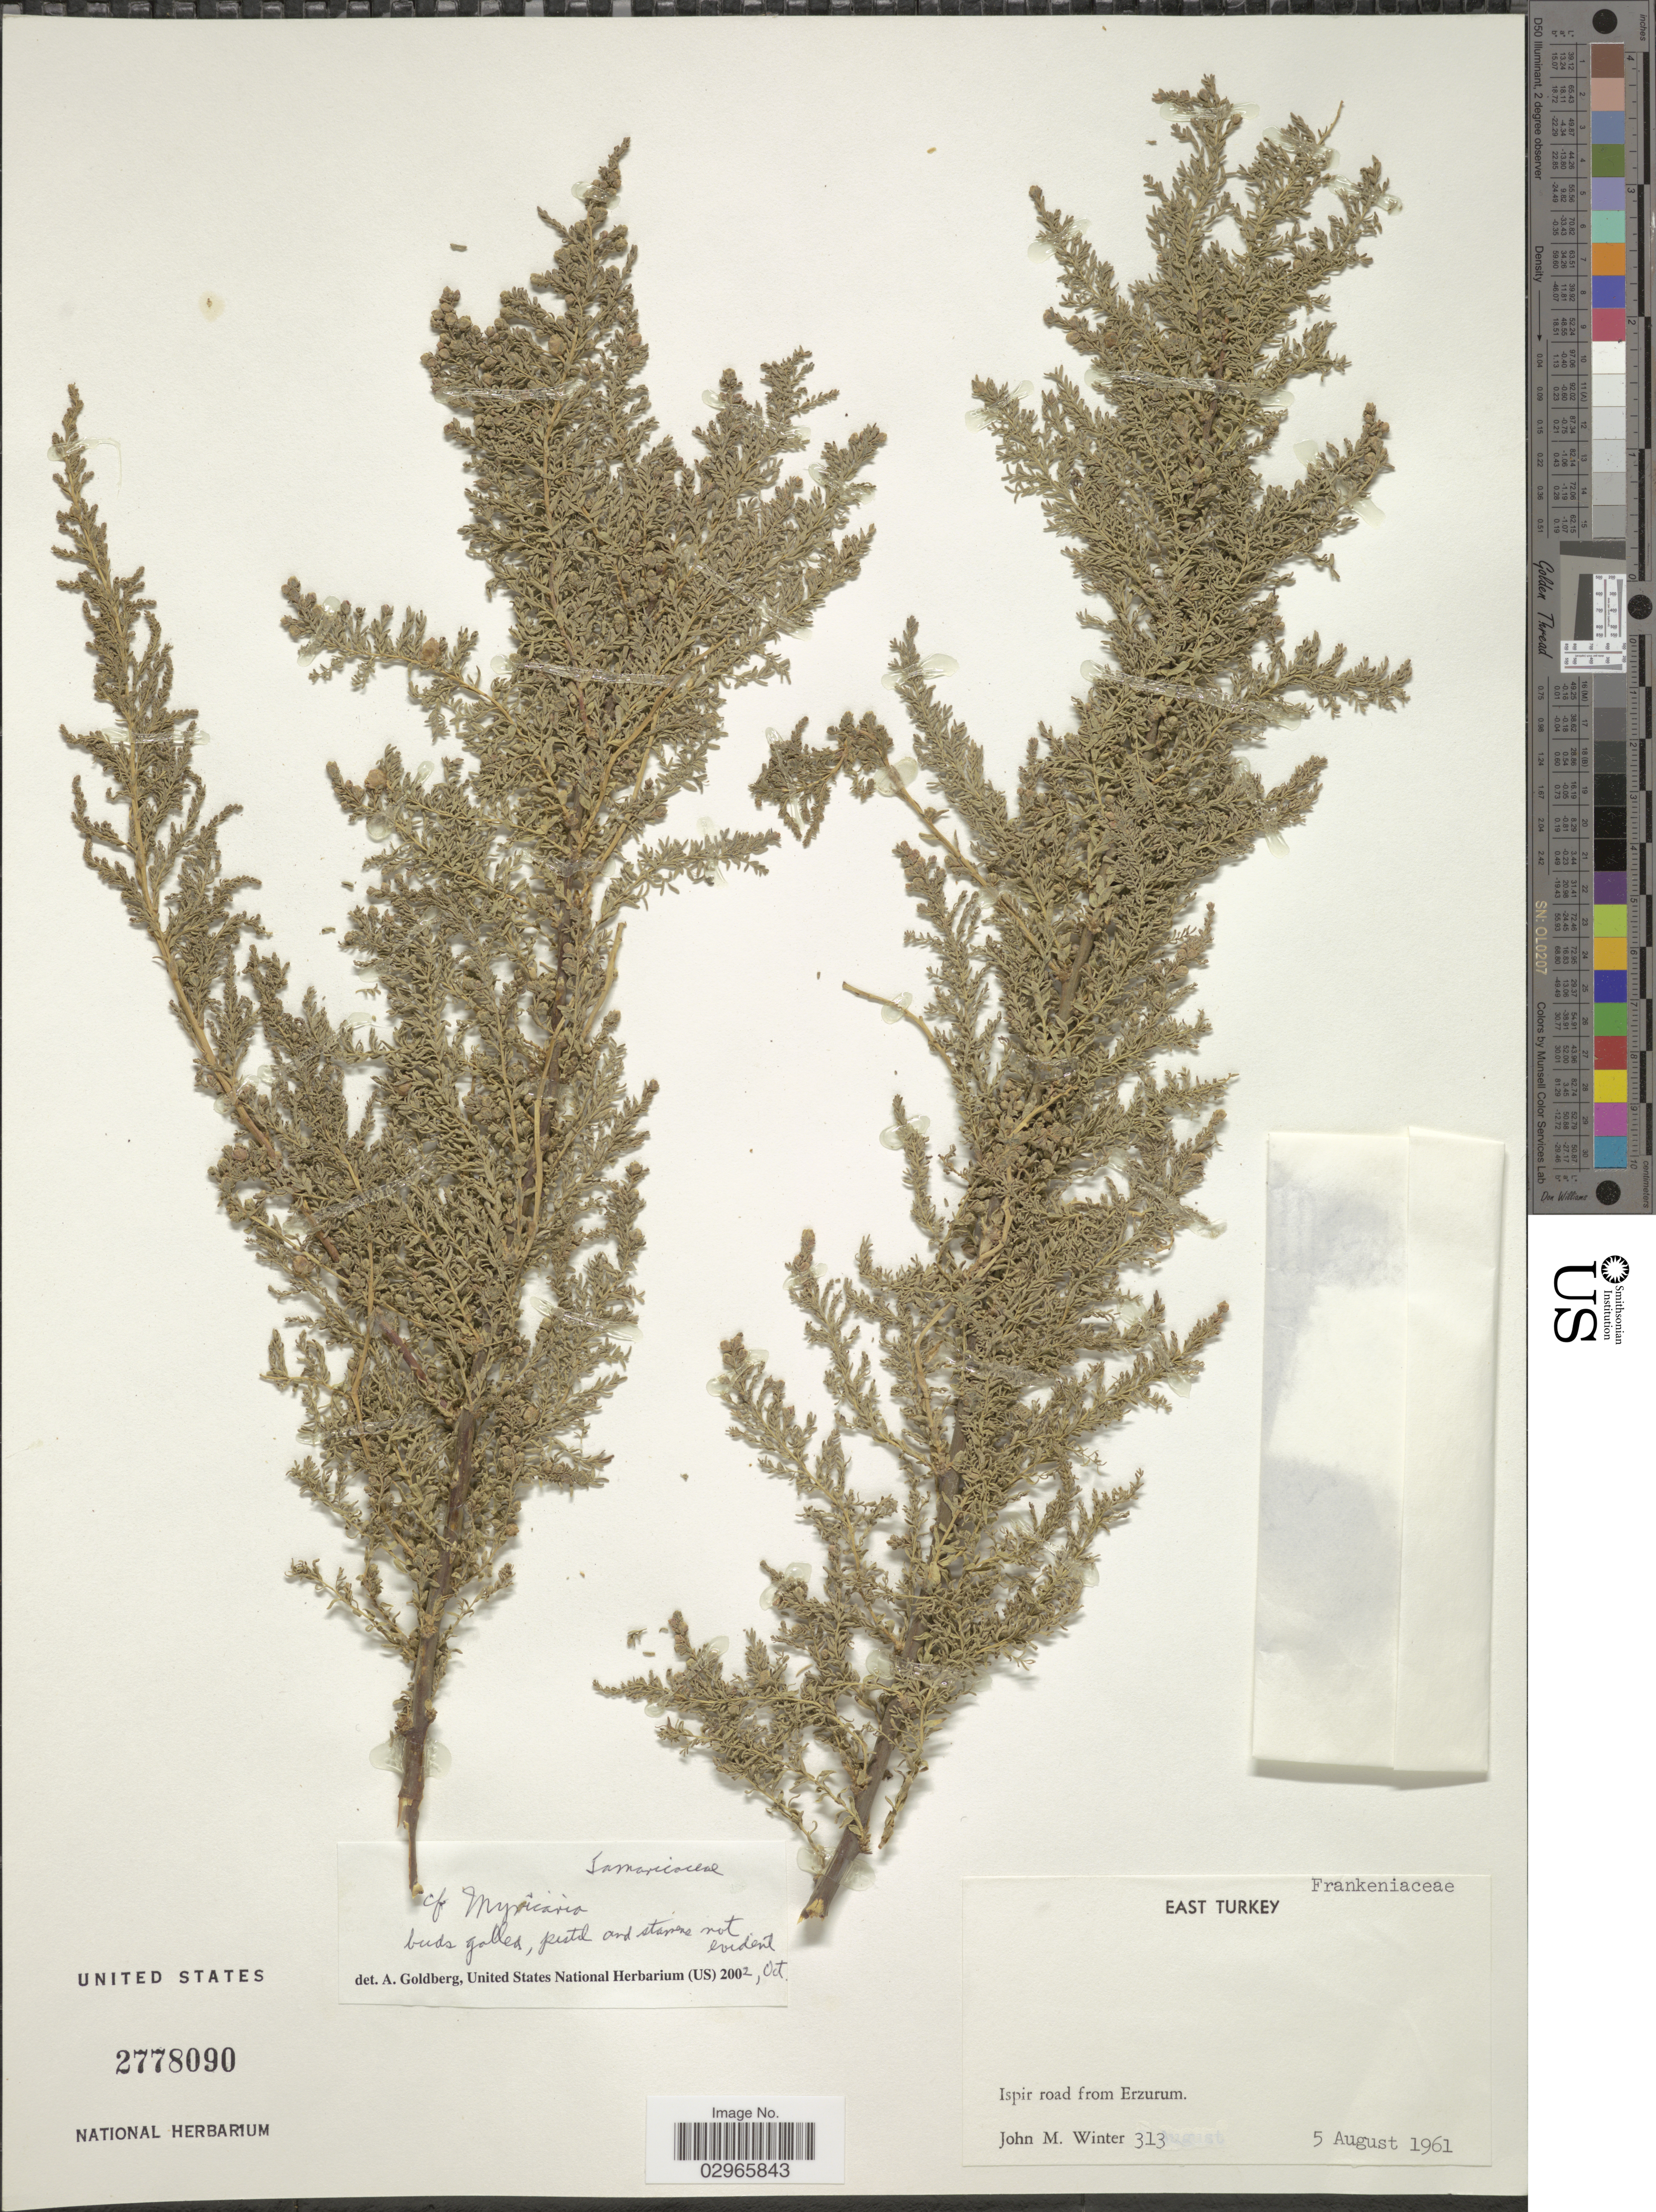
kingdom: Plantae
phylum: Tracheophyta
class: Magnoliopsida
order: Caryophyllales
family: Tamaricaceae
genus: Myricaria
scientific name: Myricaria sp.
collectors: J. M. Winter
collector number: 313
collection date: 1961-08-05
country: Turkey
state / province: Erzurum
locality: East Turkey. Ispir road from Erzurum.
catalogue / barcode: US 2778090